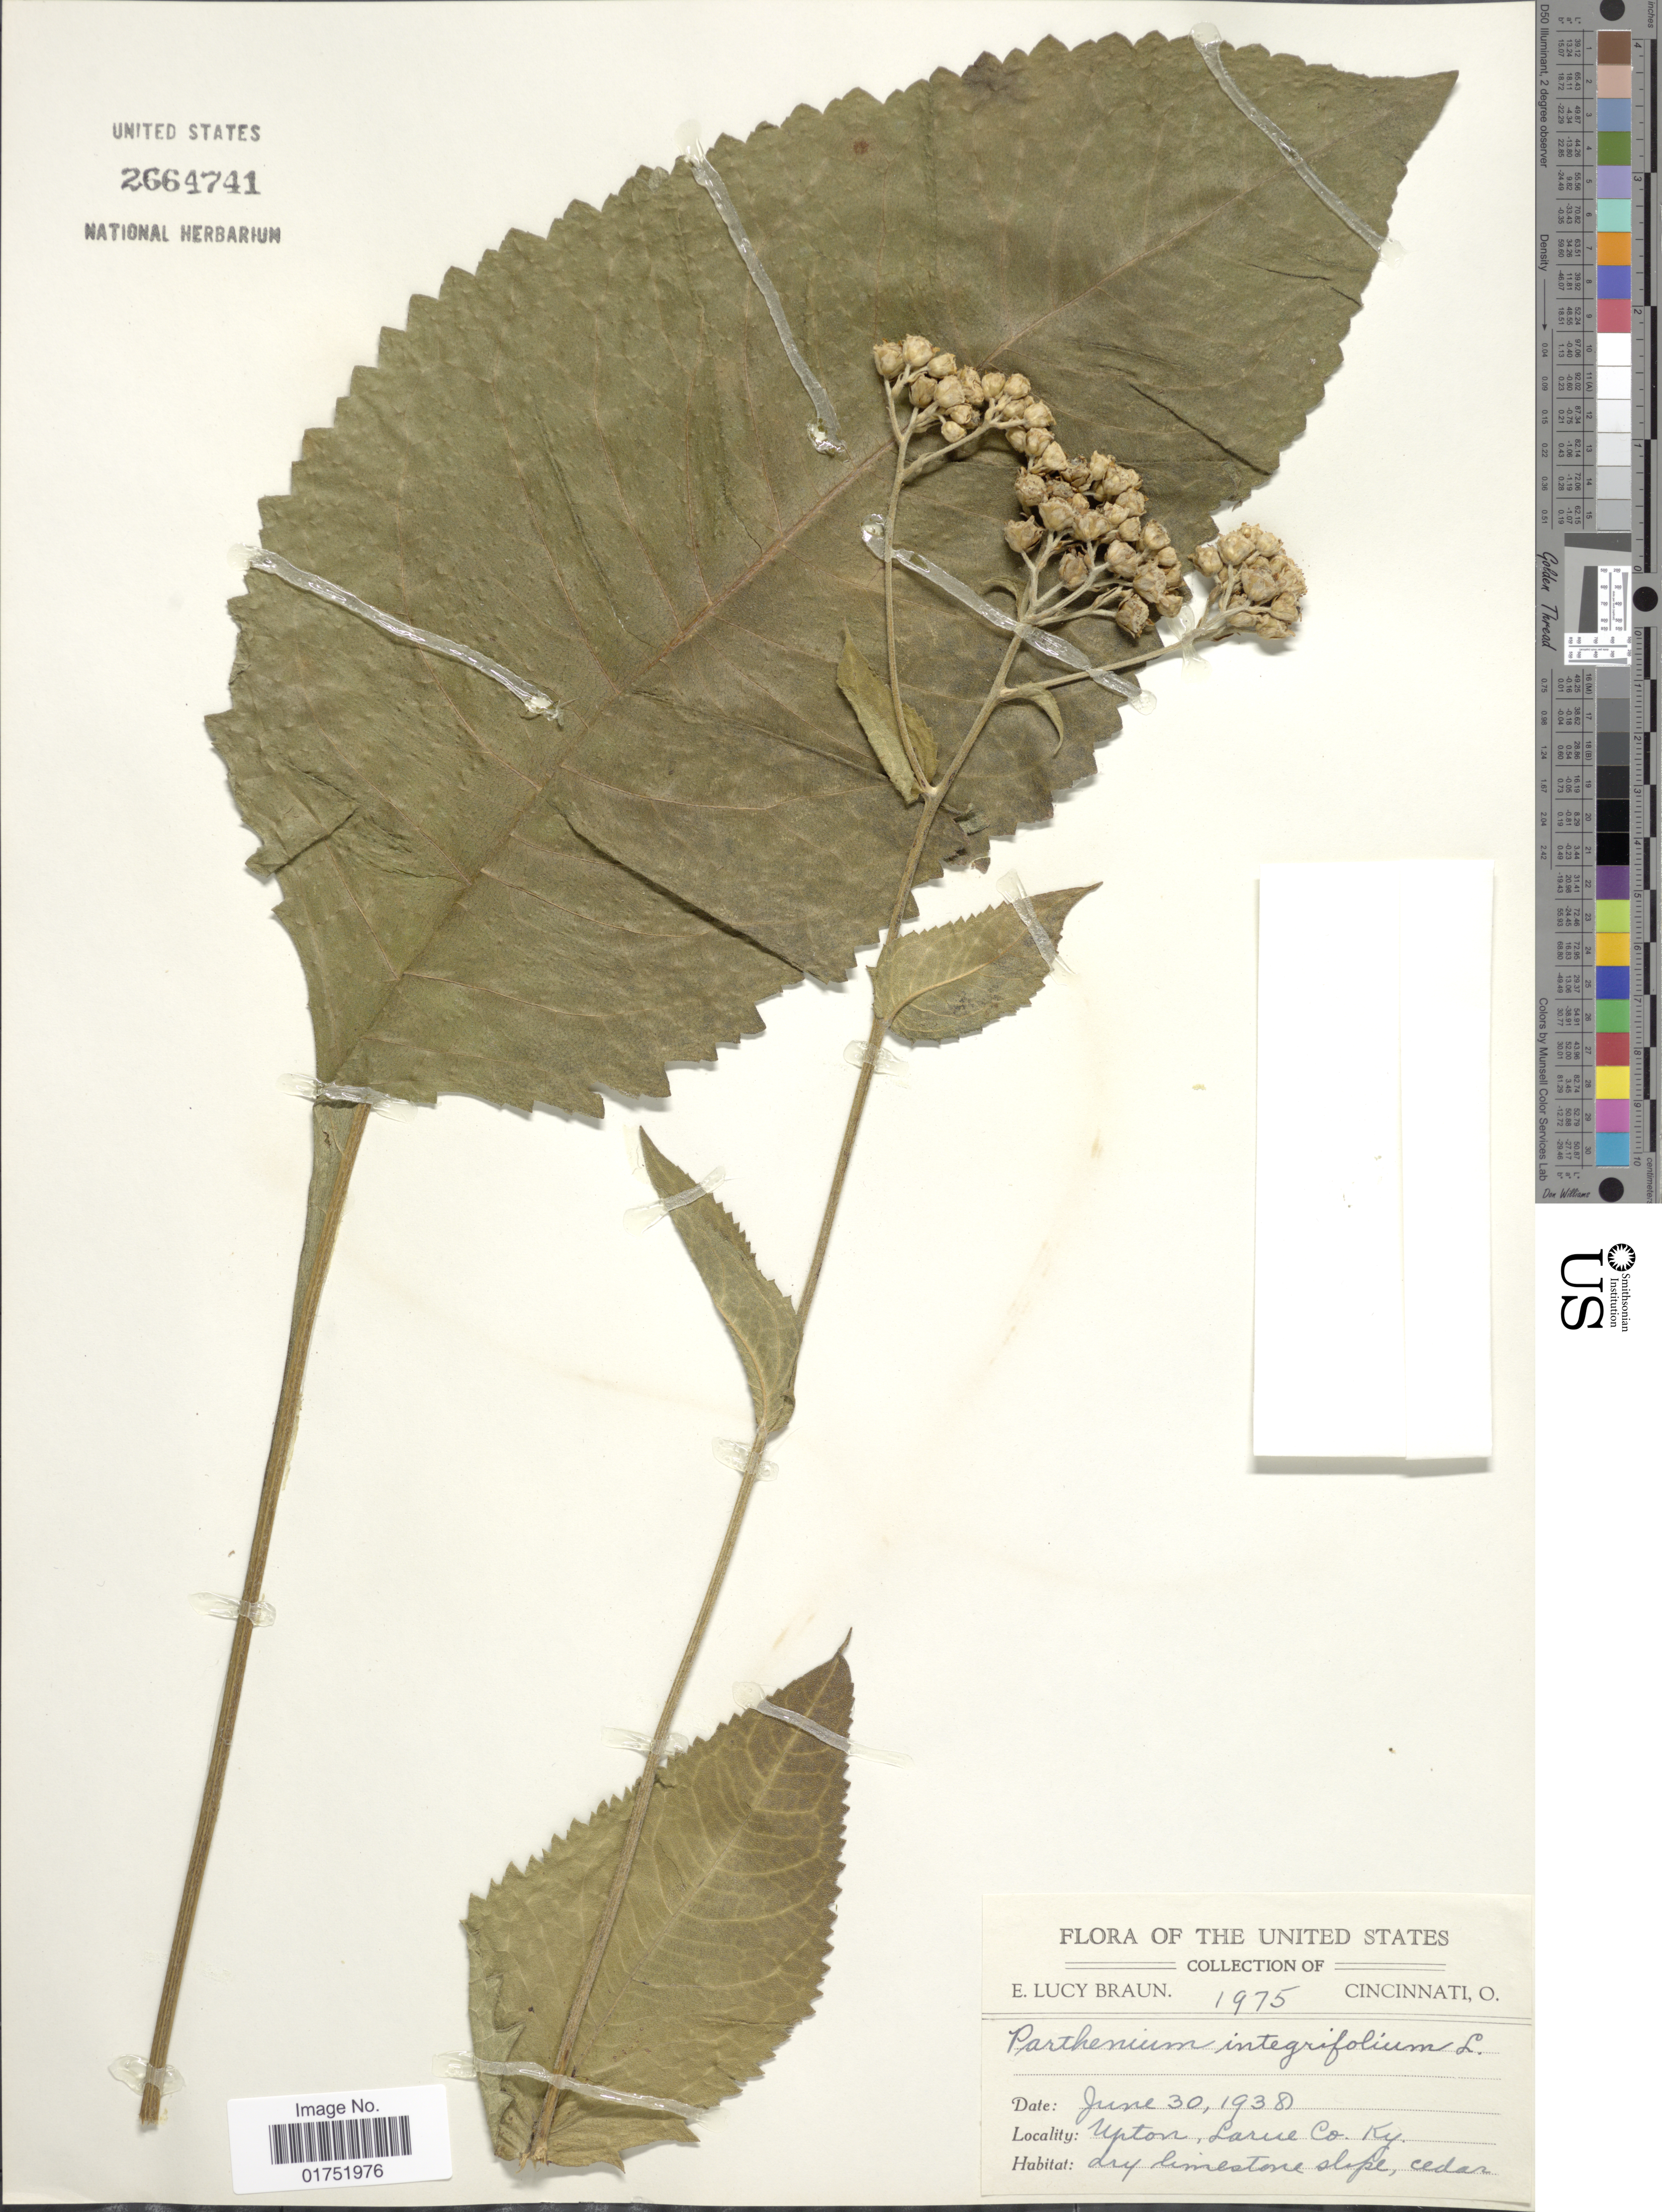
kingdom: Plantae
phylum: Tracheophyta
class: Magnoliopsida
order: Asterales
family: Asteraceae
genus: Parthenium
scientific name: Parthenium integrifolium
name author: L.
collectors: E. L. Braun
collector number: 1975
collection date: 1938-06-30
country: United States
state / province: Kentucky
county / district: Larue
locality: Upton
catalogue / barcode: US 2664741